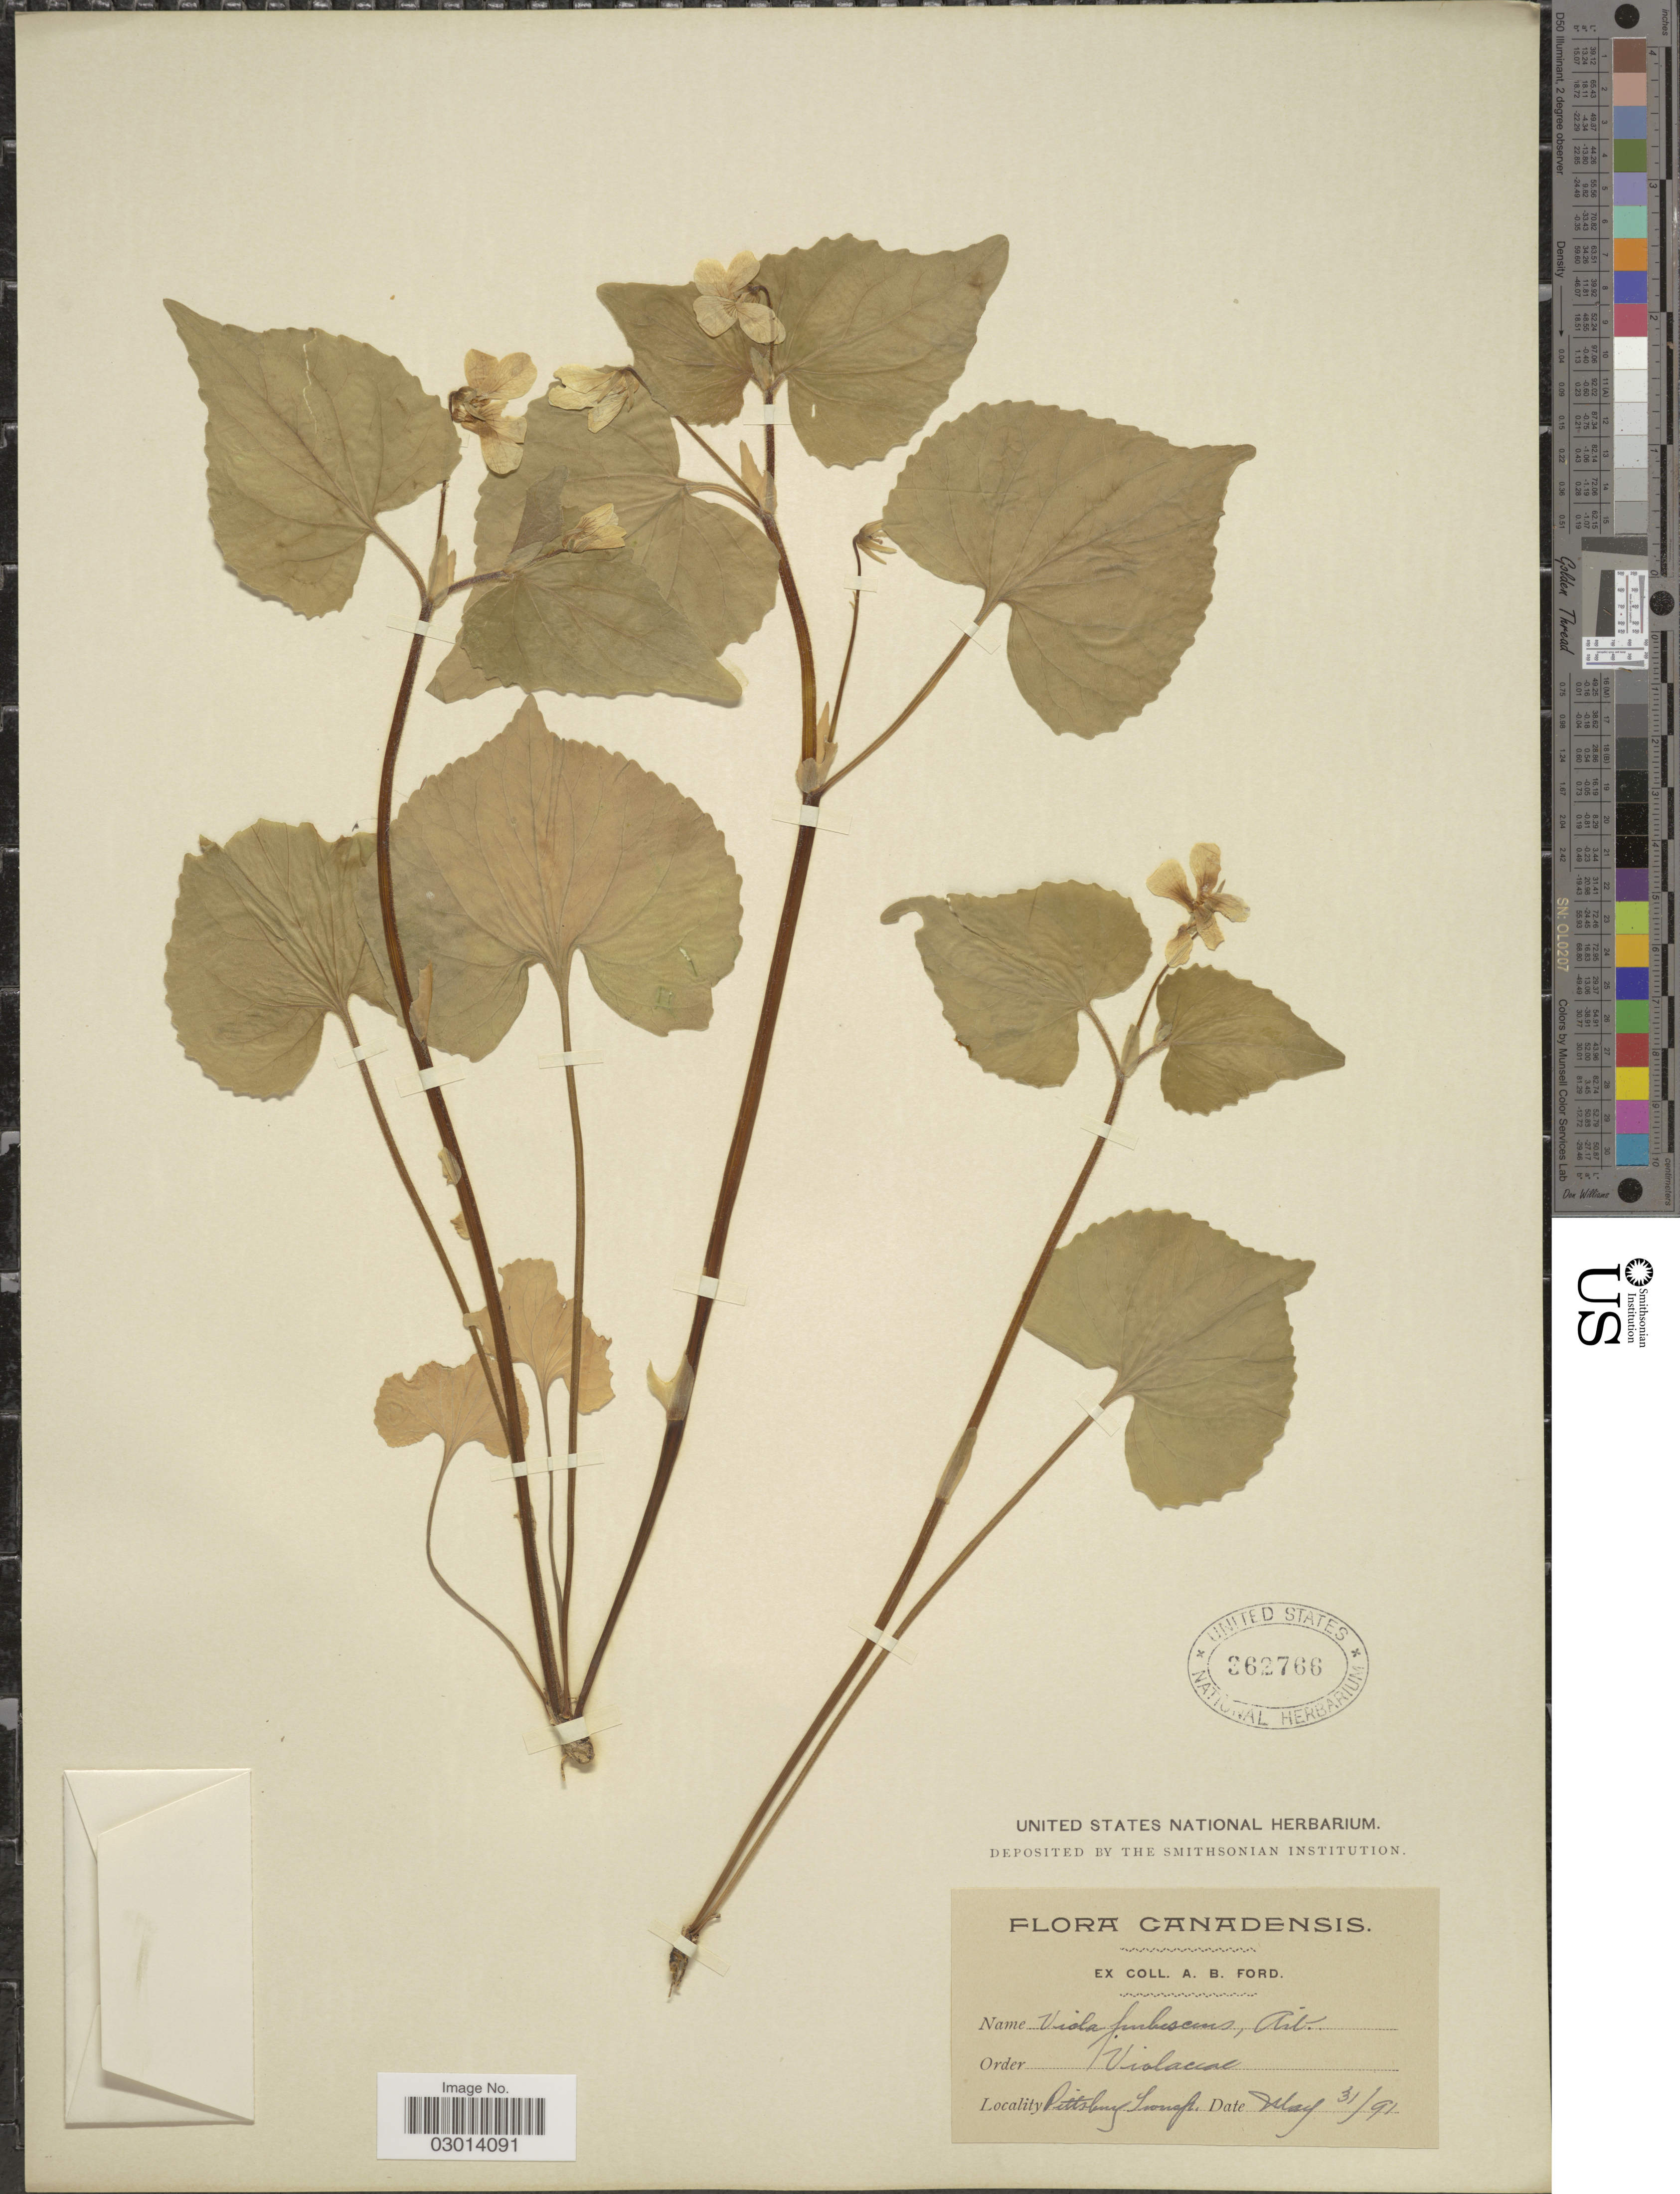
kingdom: Plantae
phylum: Tracheophyta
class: Magnoliopsida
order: Malpighiales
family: Violaceae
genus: Viola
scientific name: Viola pubescens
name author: Aiton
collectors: A. Ford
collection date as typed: Transcribed d/m/y: 31/5/91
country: Canada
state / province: Ontario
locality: Pittsburg Twnsp.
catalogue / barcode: US 362766